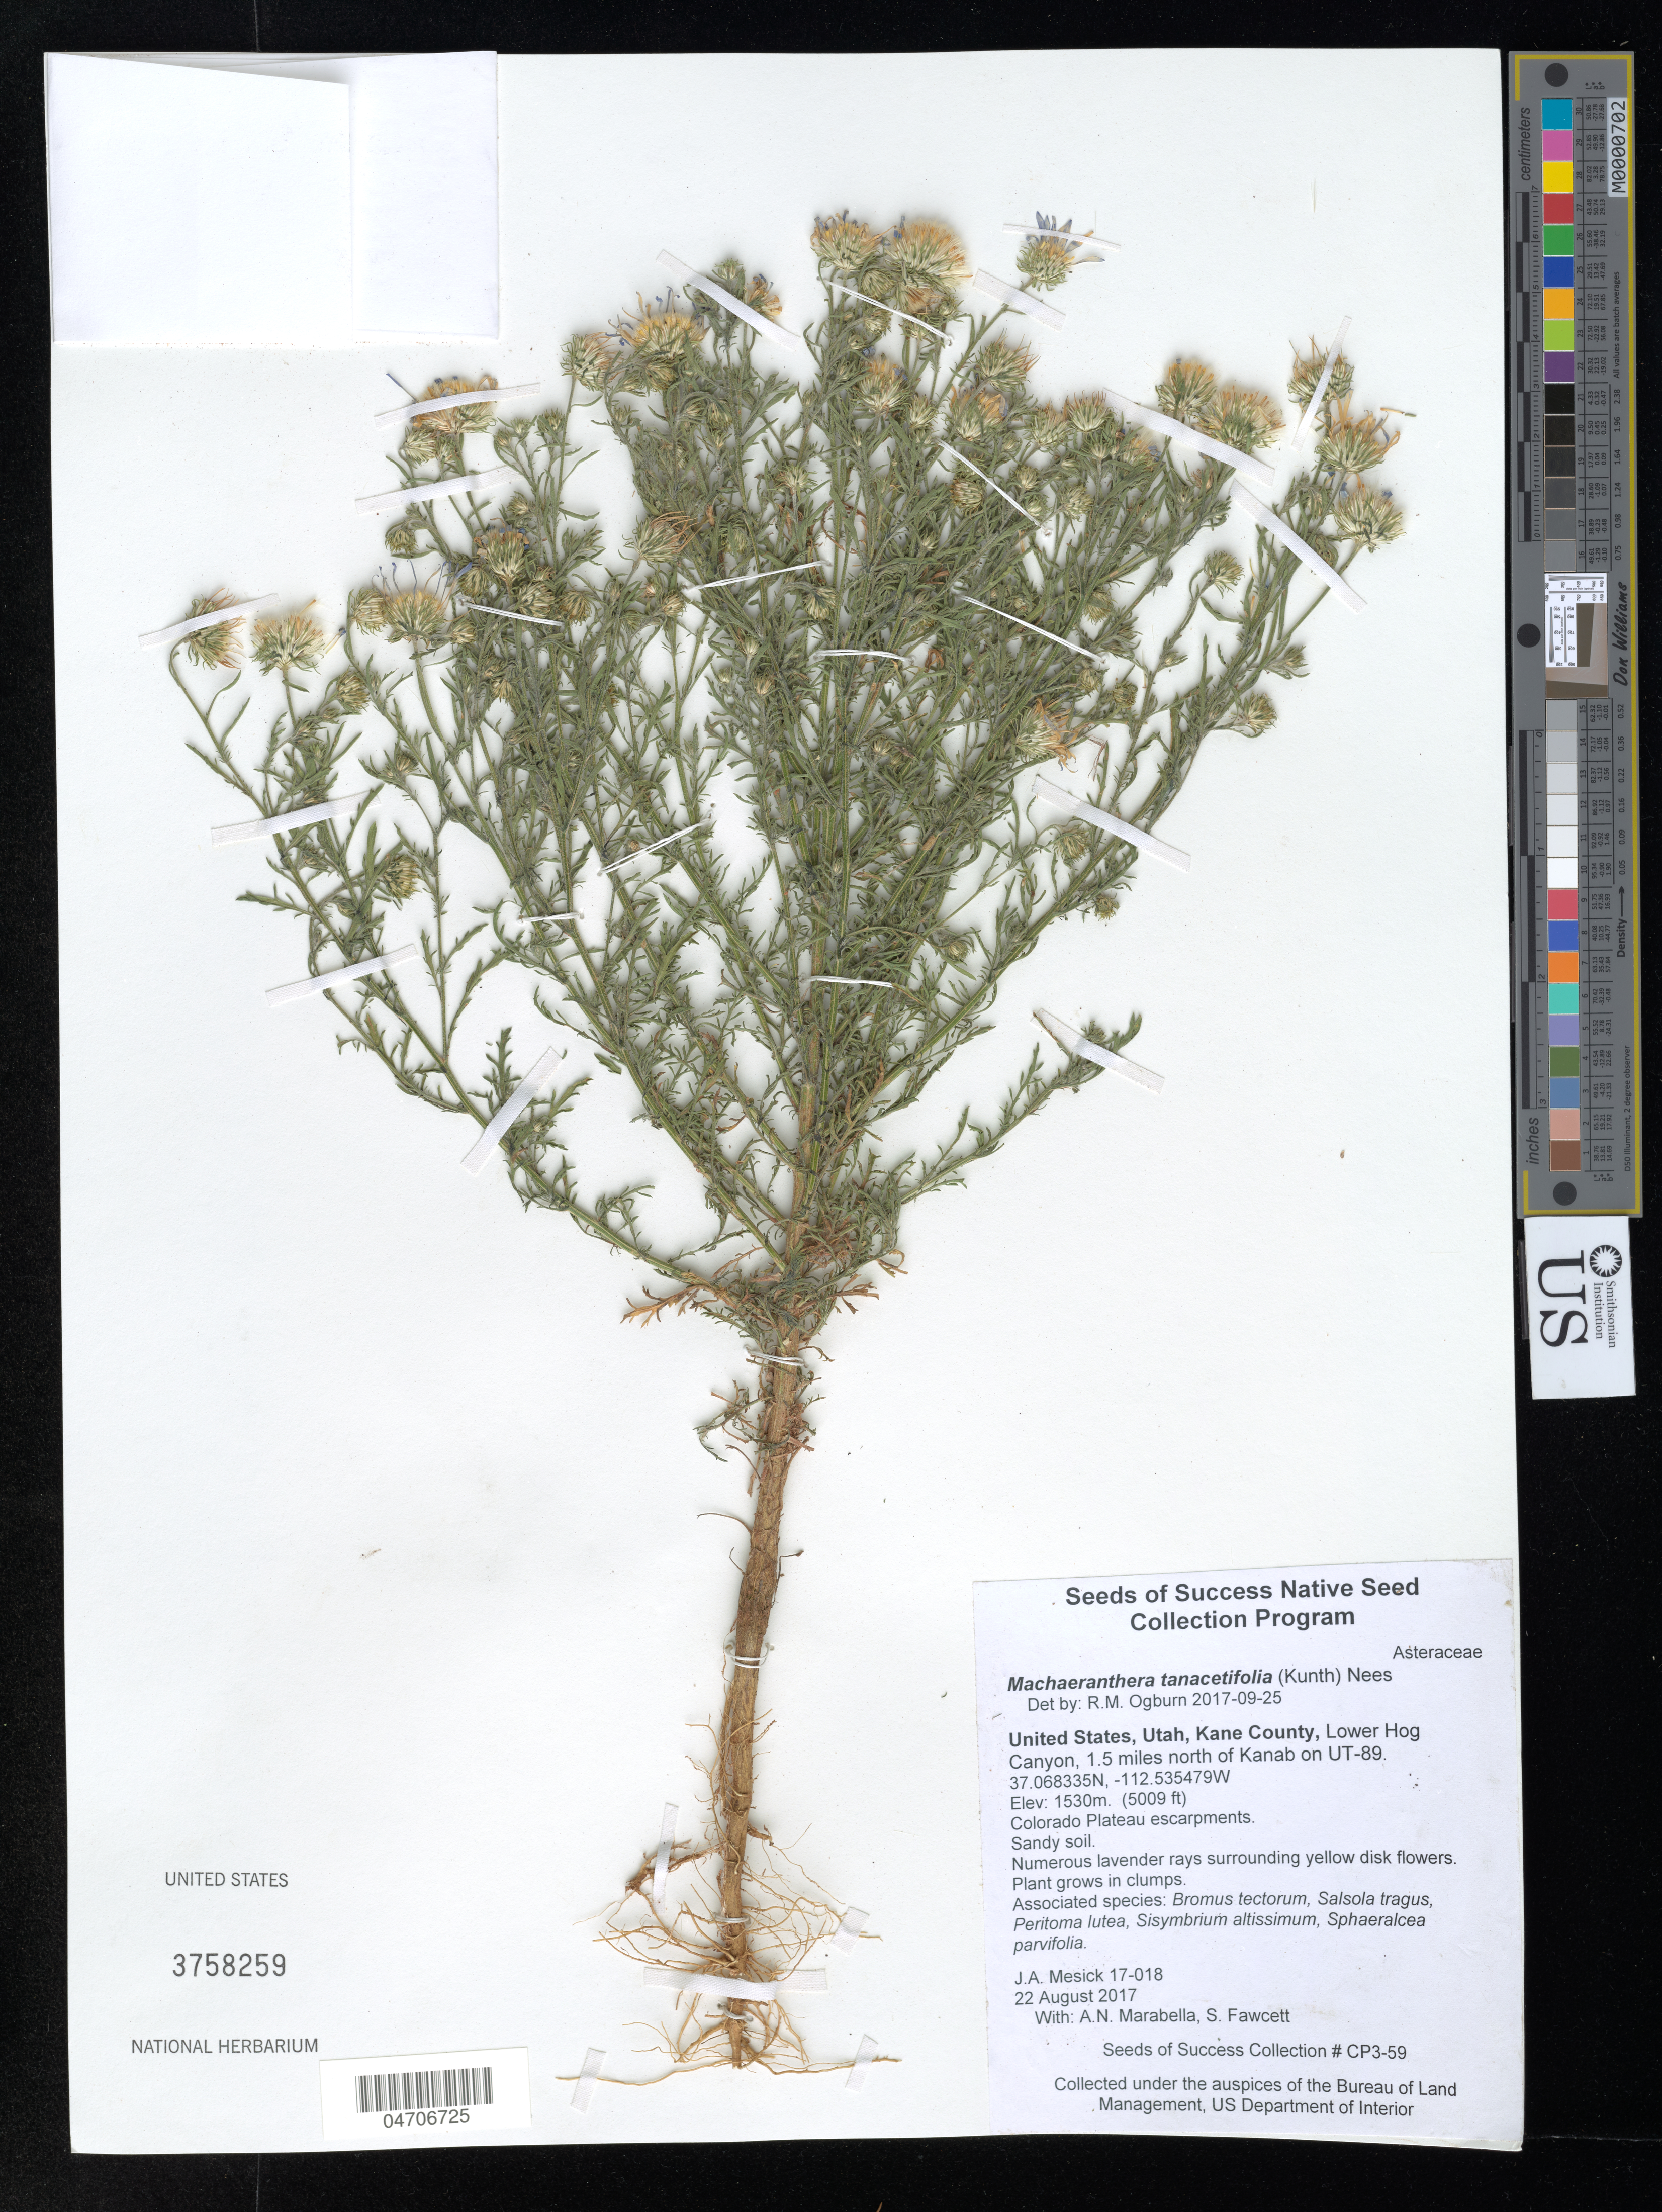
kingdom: Plantae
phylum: Tracheophyta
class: Magnoliopsida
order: Asterales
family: Asteraceae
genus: Machaeranthera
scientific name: Machaeranthera tanacetifolia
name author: (Kunth) Nees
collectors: J. Mesick, A. Marabella & S. Fawcett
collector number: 17-018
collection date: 2017-08-22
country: United States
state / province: Utah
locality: Kane County, Lower Hog Canyon, 1.5 miles north of Kanab on UT-89. Colorado Plateau escarpments.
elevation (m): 1530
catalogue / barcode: US 3758259